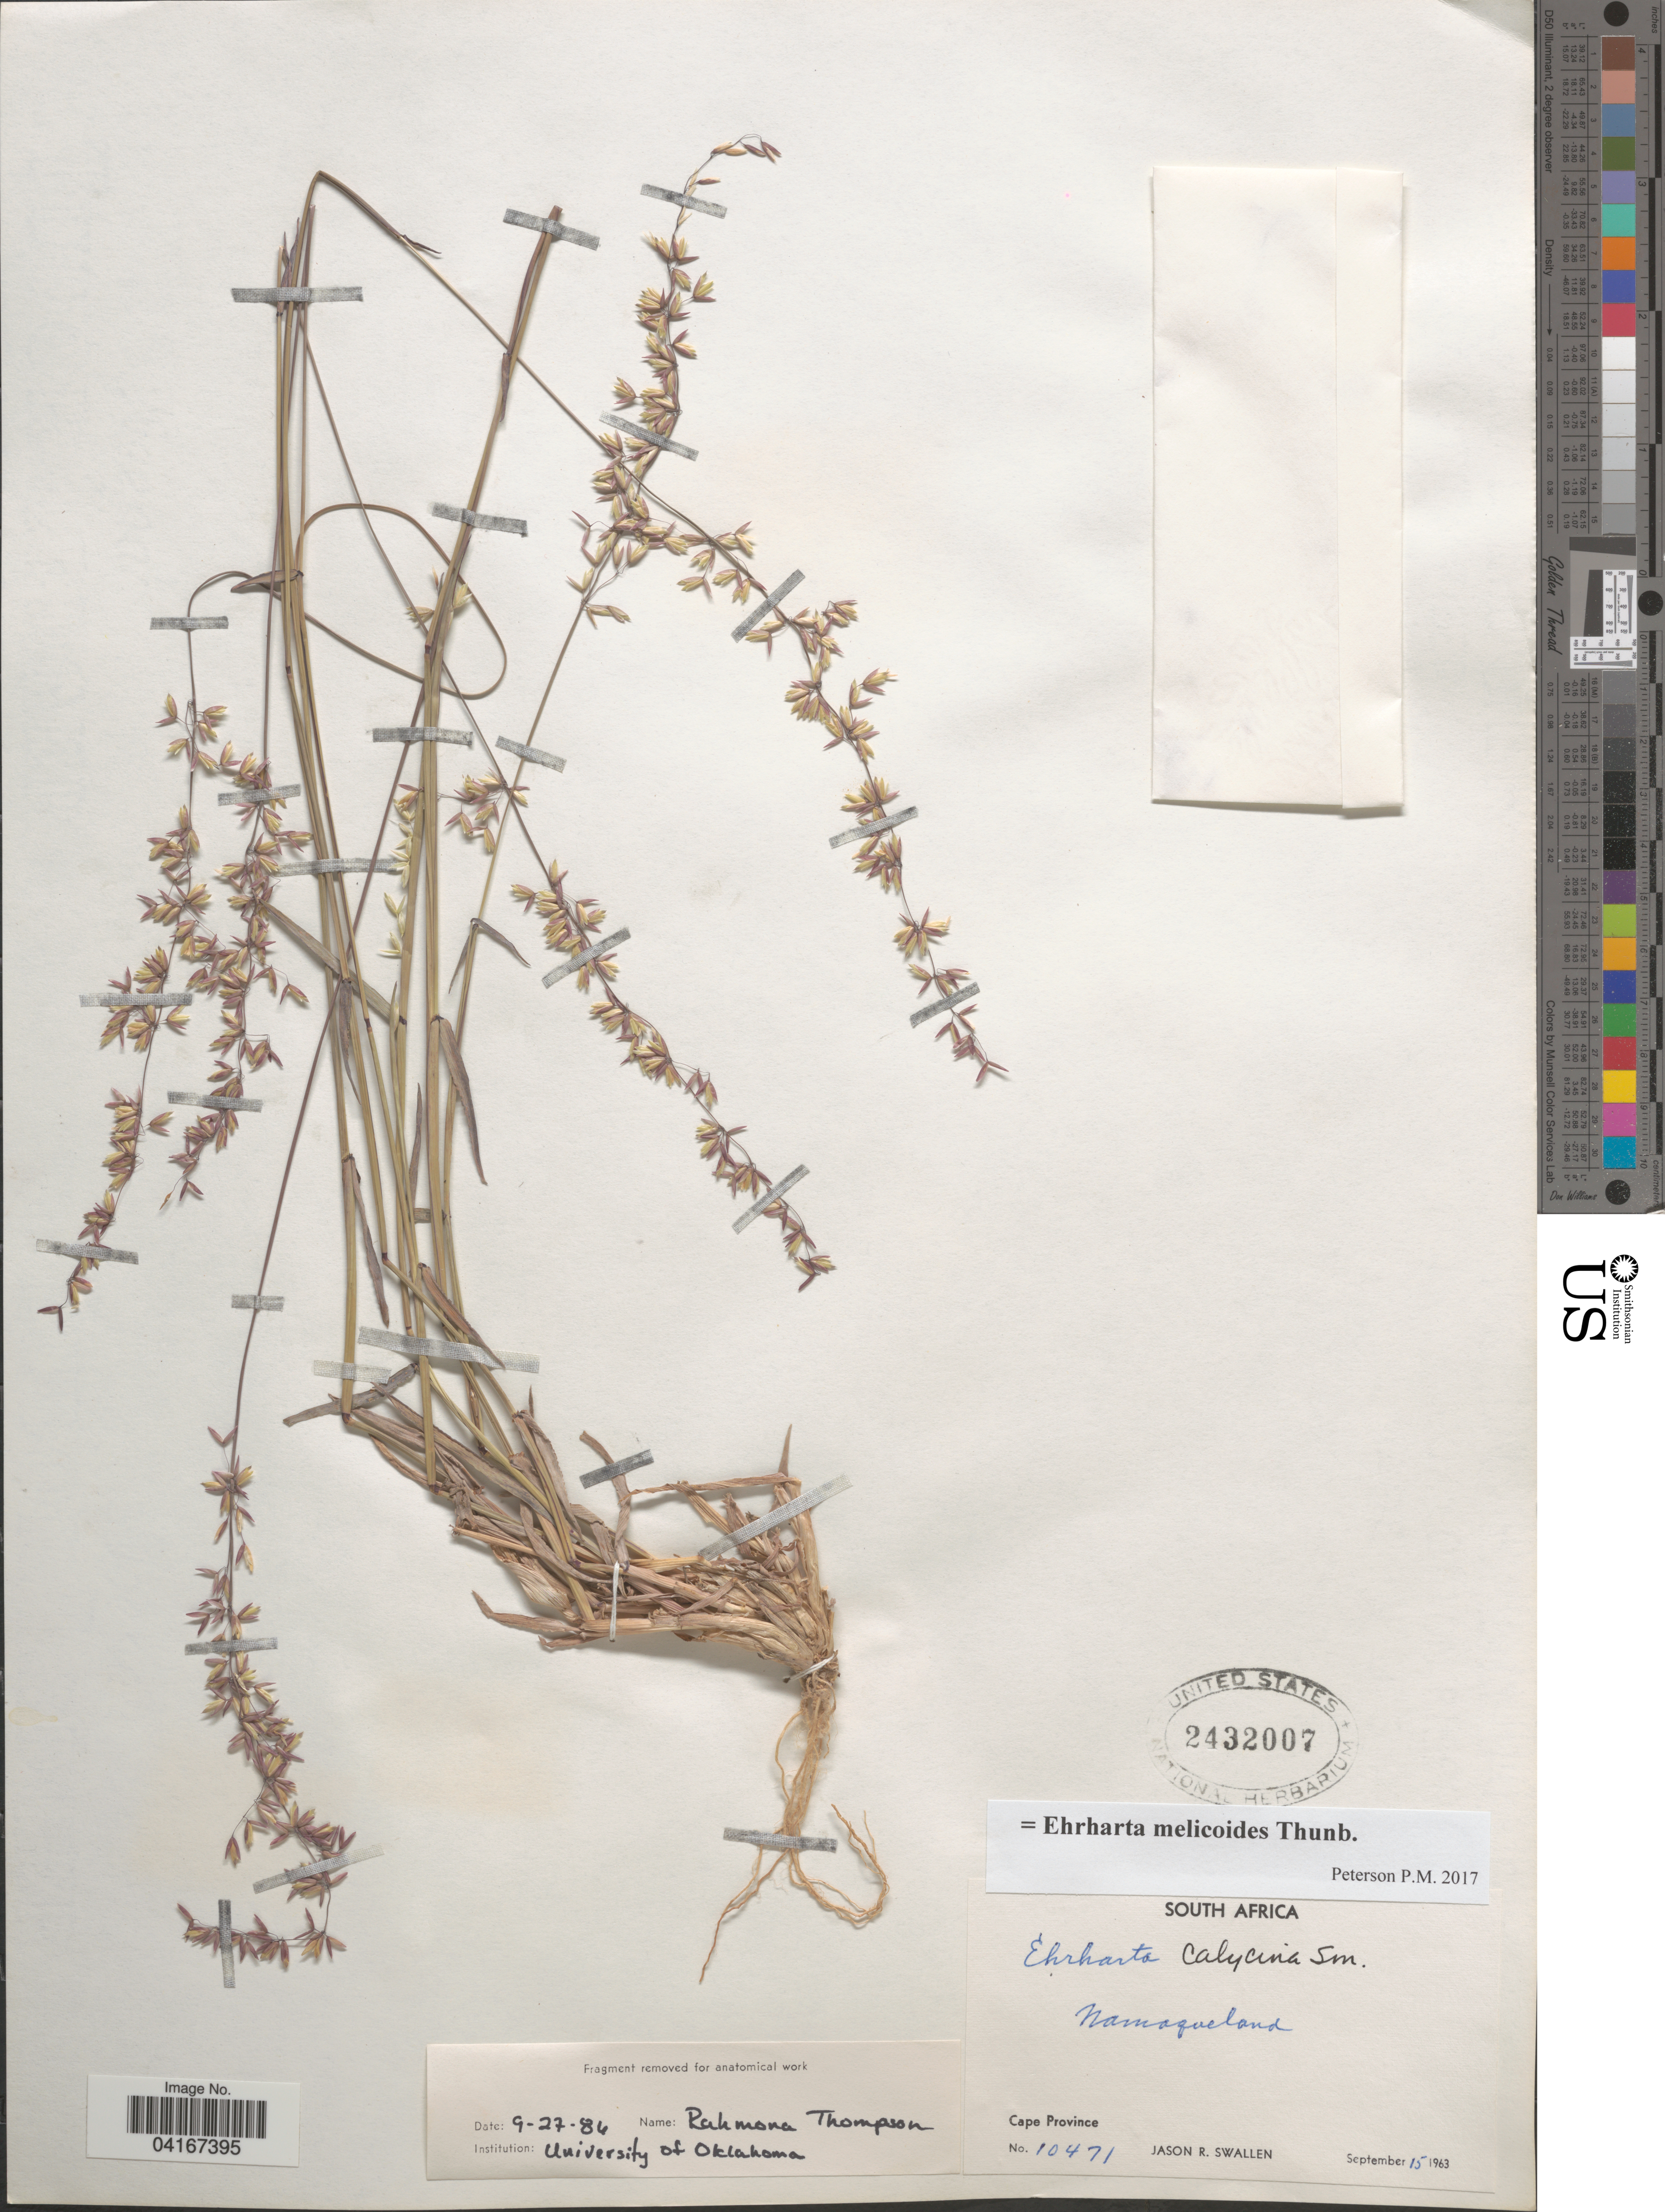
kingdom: Plantae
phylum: Tracheophyta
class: Liliopsida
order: Poales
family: Poaceae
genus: Ehrharta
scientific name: Ehrharta melicoides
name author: Thunb.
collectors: J. R. Swallen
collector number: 10471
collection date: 1963-09-15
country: South Africa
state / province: Northern Cape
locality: Namaqueland.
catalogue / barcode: US 2432007